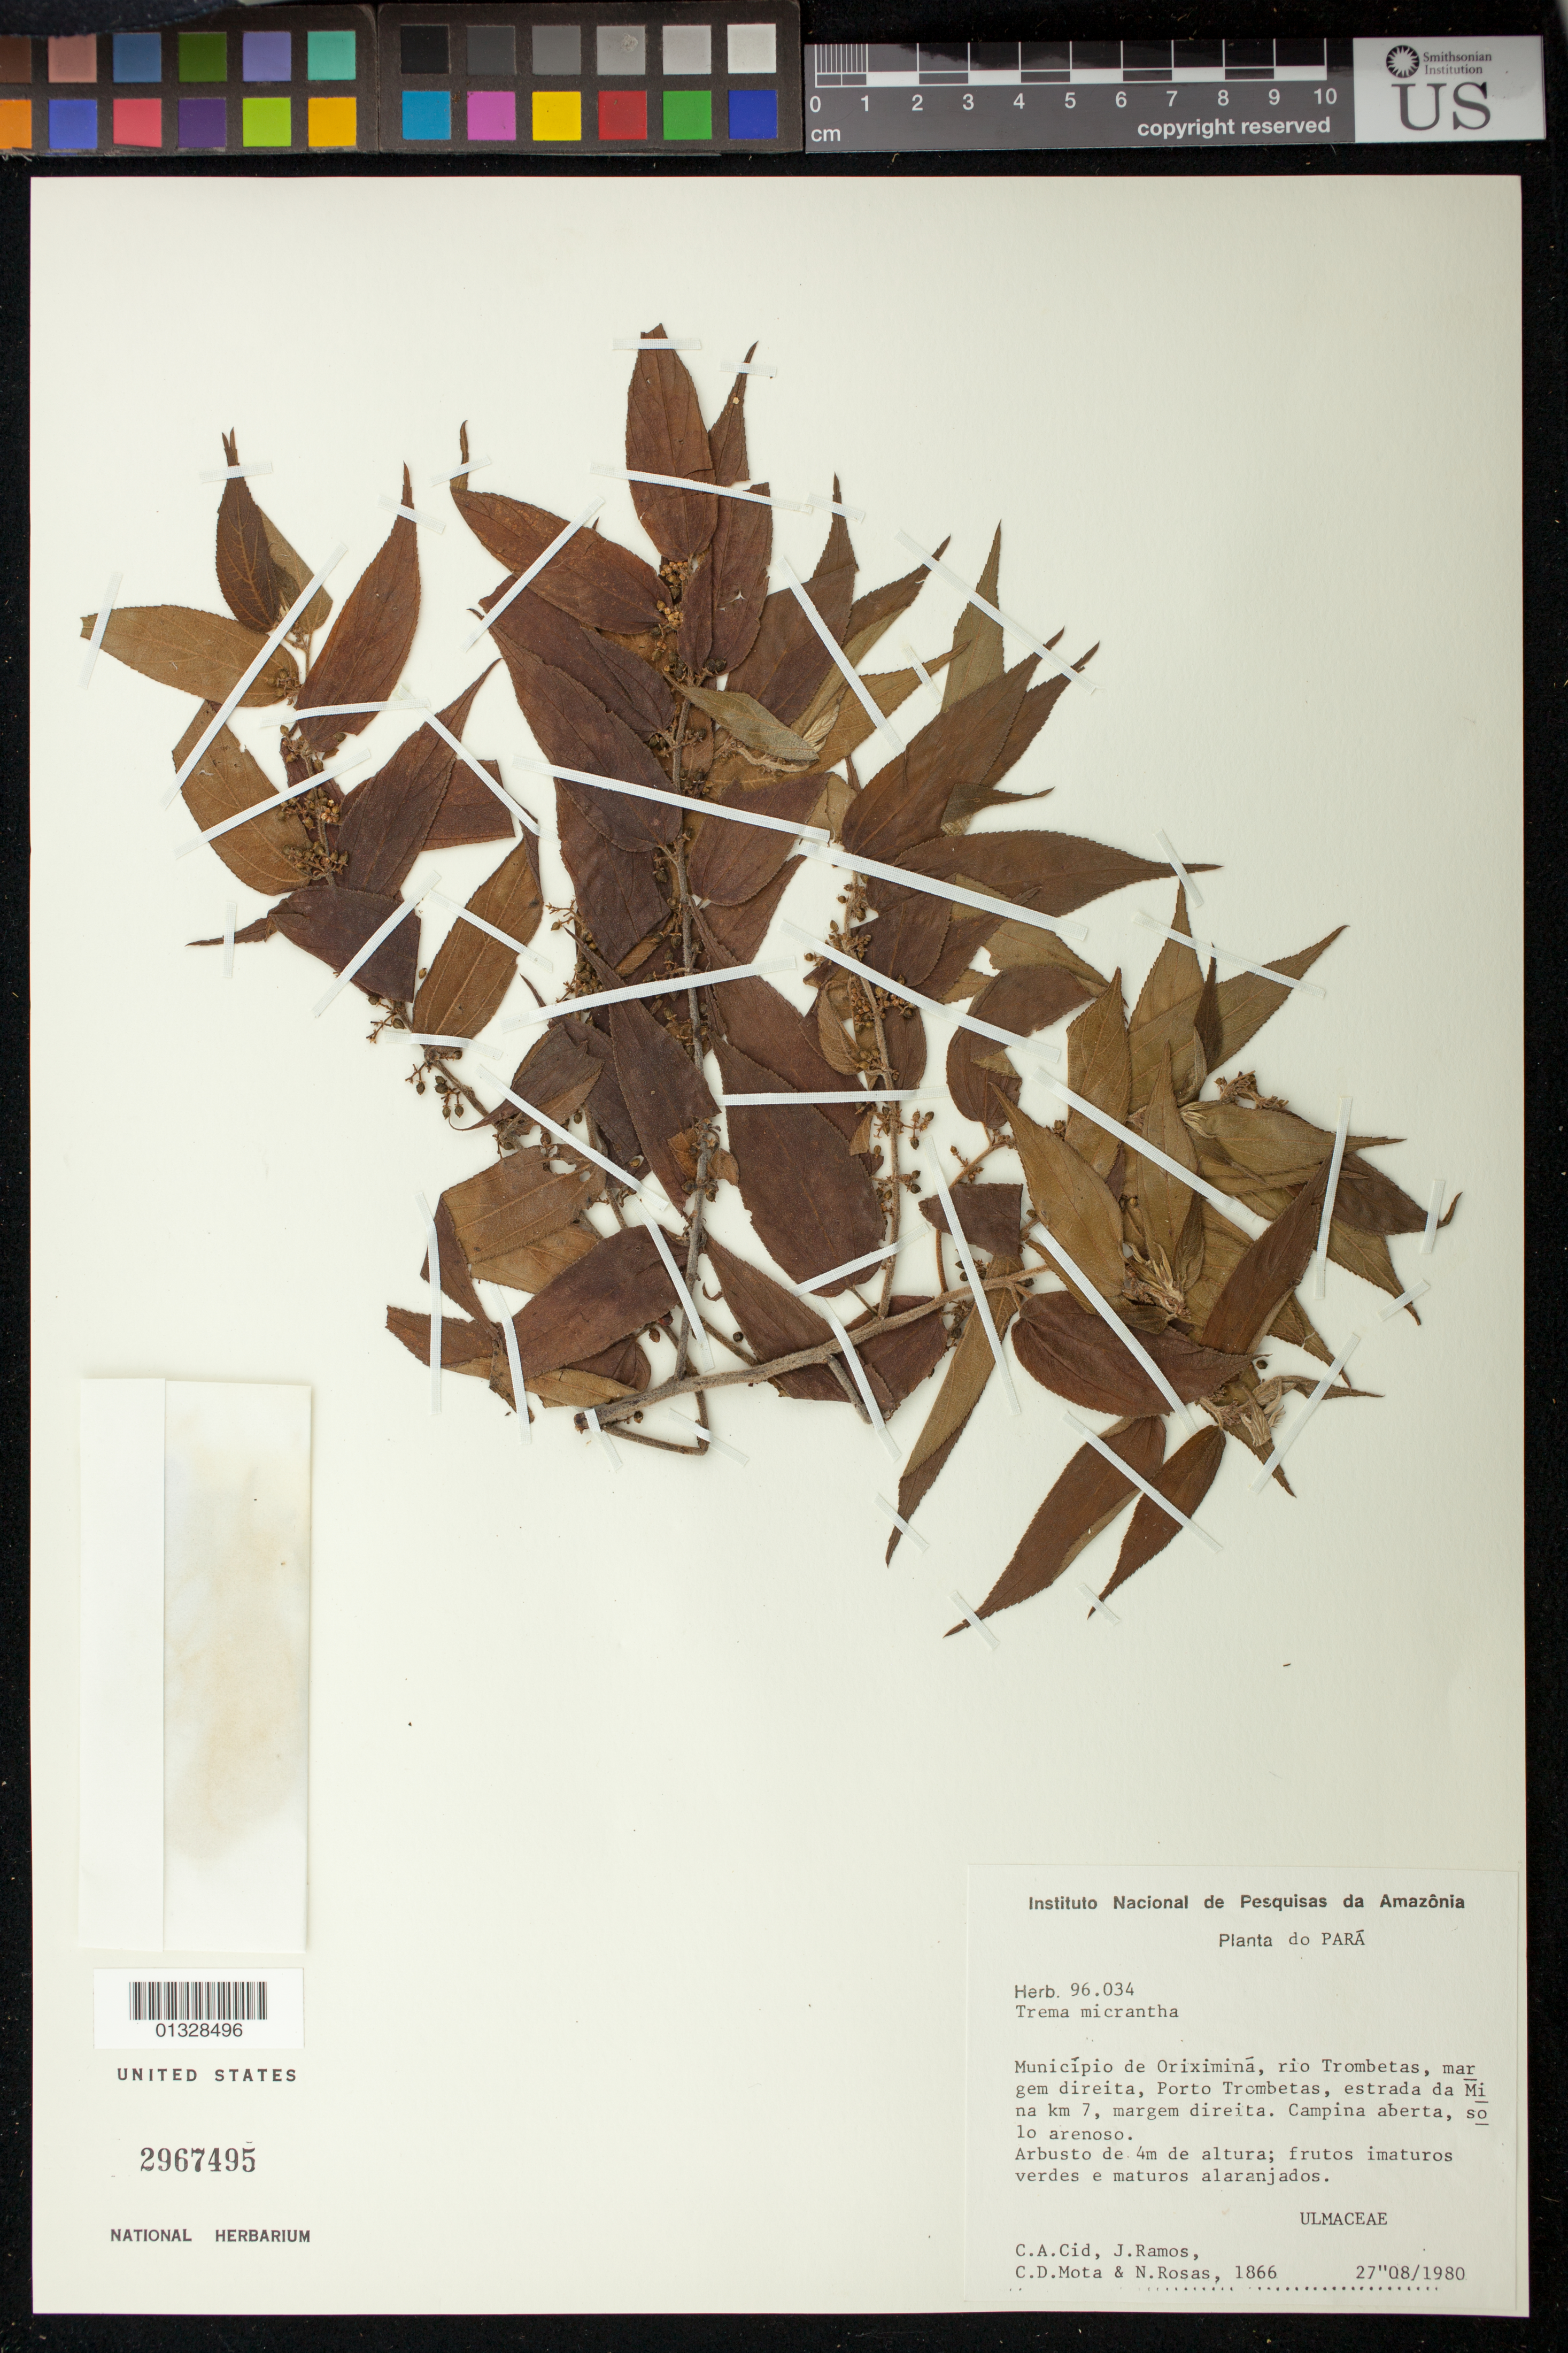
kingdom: Plantae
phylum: Tracheophyta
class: Magnoliopsida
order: Rosales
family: Cannabaceae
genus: Trema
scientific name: Trema micranthum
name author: (L.) Blume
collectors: C. A. Cid Ferreira, J. Ramos, C. D. A. Mota & N. Rosas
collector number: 1866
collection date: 1980-08-27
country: Brazil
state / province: Pará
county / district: Oriximiná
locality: Rio Trombetas, margem direita, Porto Trombetas, estrada da Mina km 7, margem direita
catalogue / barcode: US 2967495